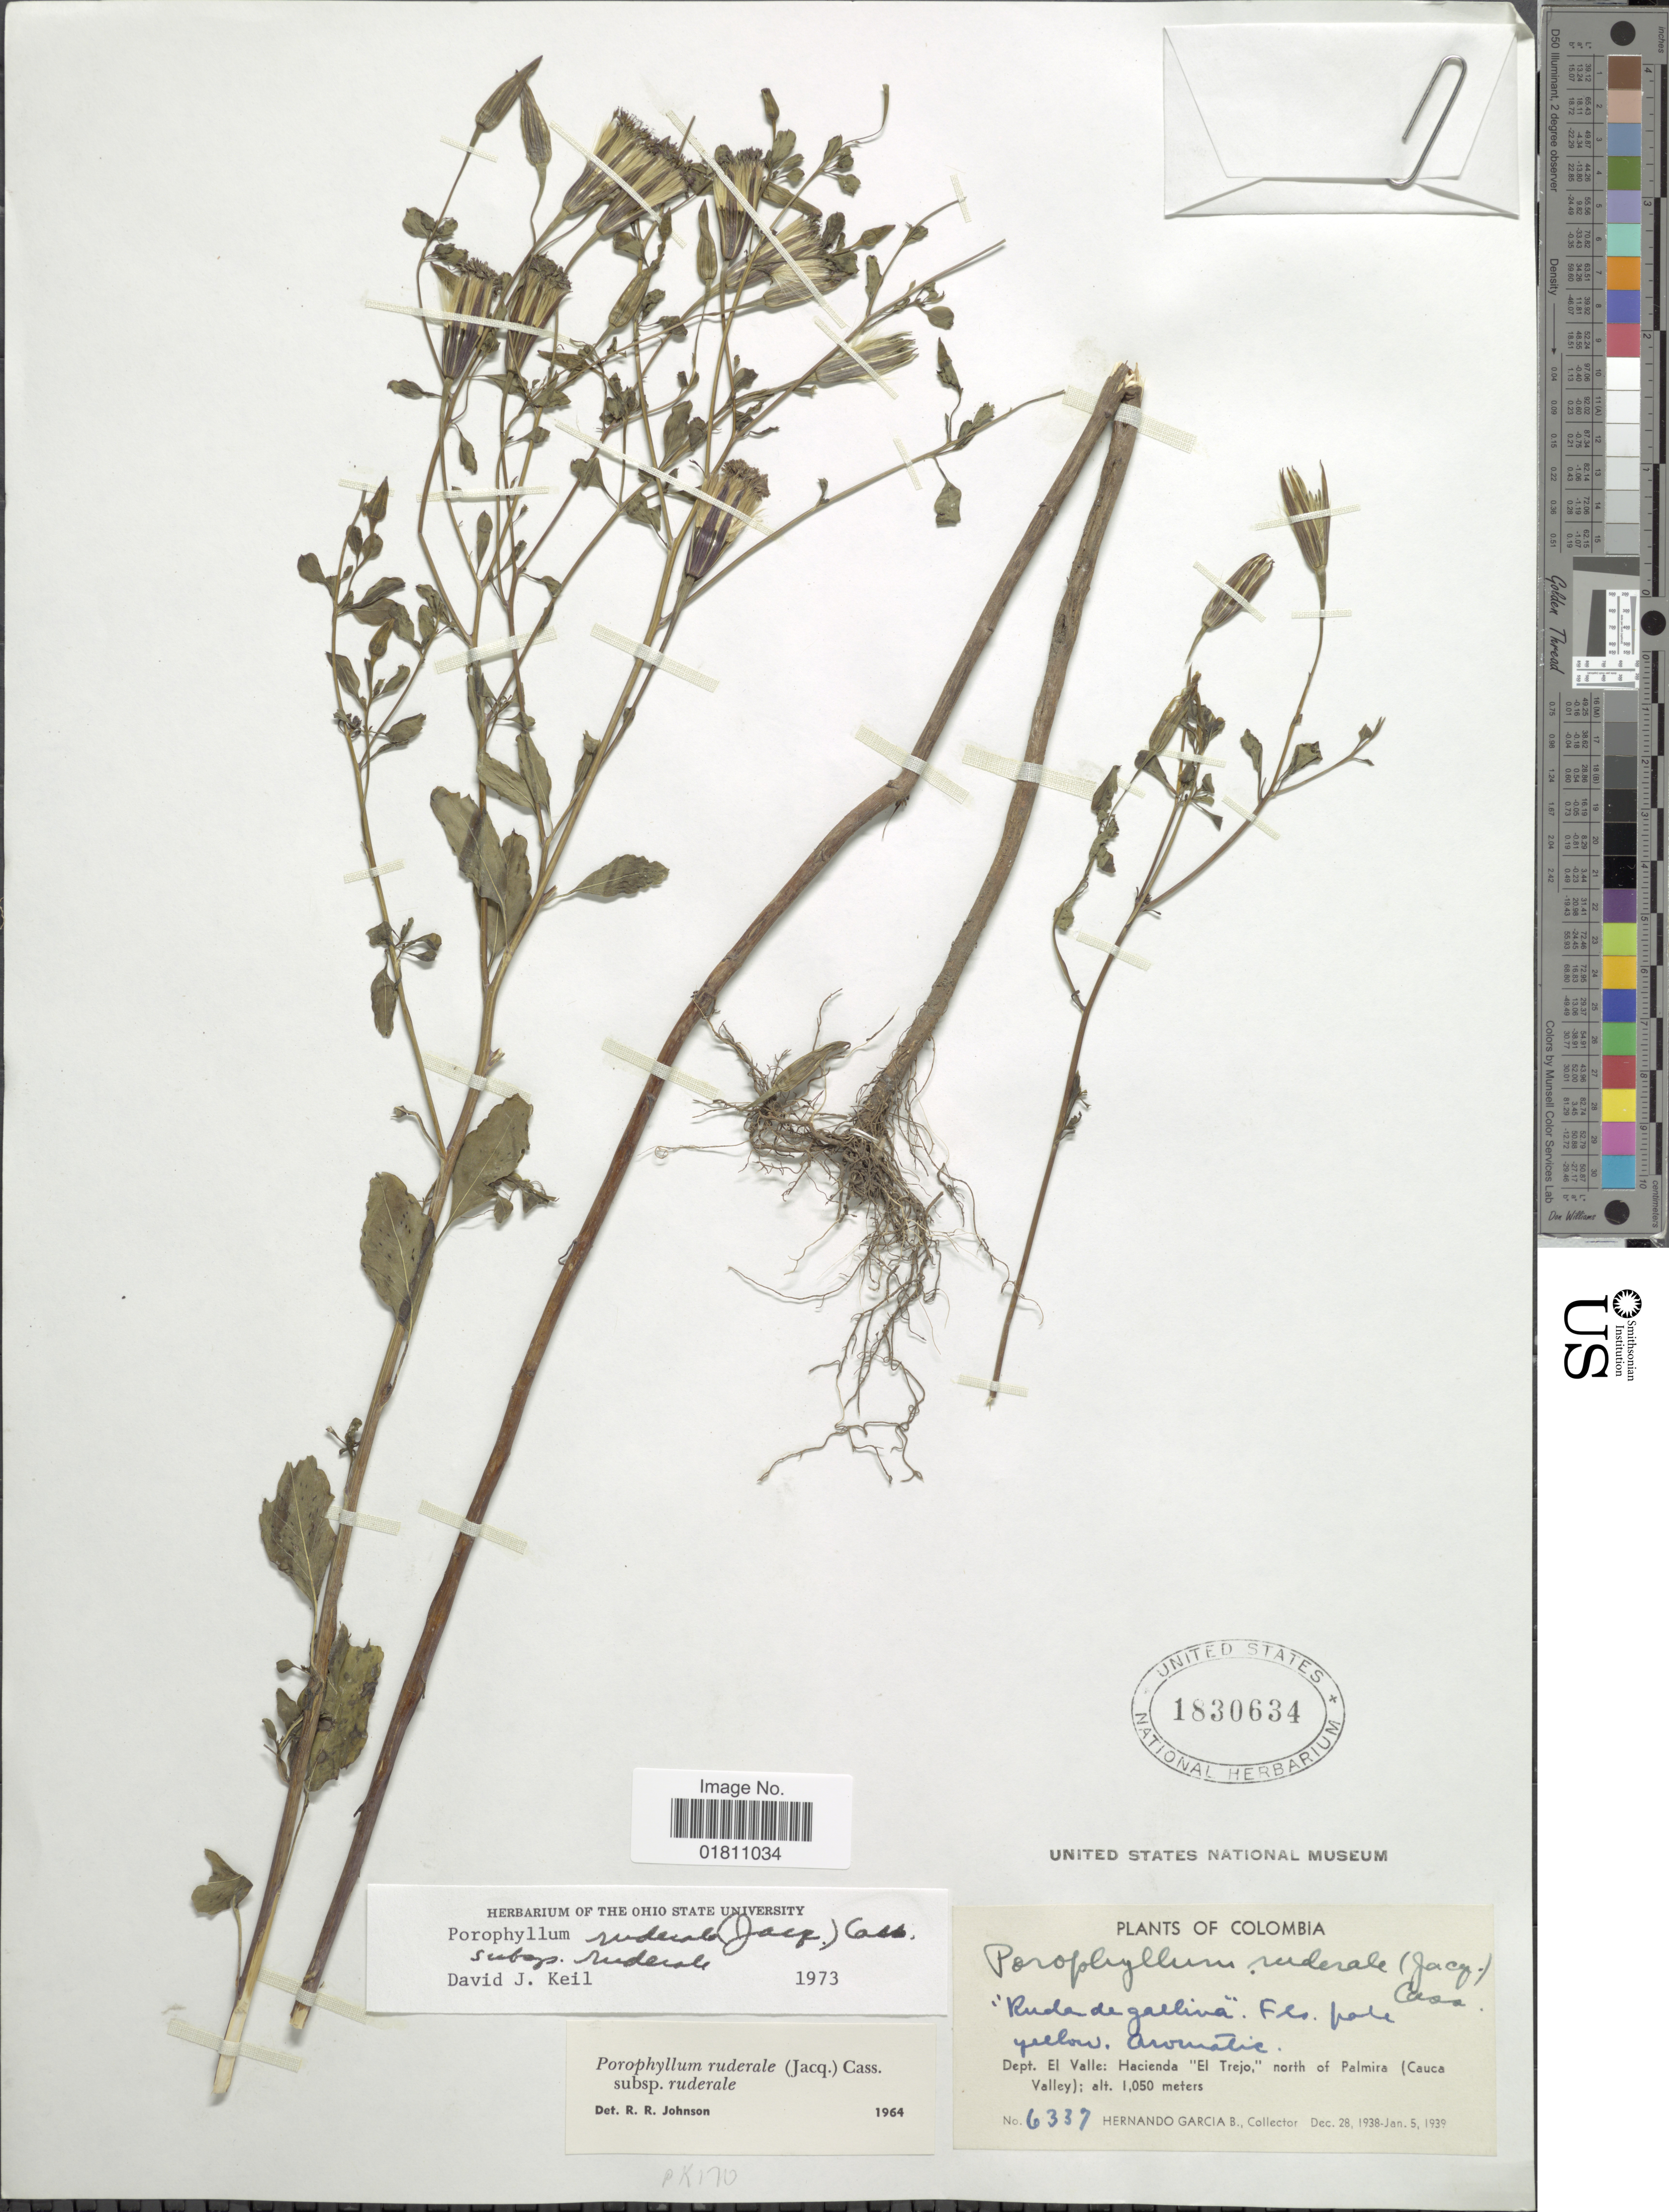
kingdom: Plantae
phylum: Tracheophyta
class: Magnoliopsida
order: Asterales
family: Asteraceae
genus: Porophyllum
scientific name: Porophyllum ruderale subsp. ruderale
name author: (Jacq.) Cass.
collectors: H. García Barriga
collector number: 6337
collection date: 1938-12-28/1939-01-05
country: Colombia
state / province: Valle del Cauca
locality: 'Rudera de gallina', Dept El valle: Hacienda 'El Trejo,' north of Palmira (Cauca Valley)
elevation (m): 1050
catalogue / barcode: US 1830634